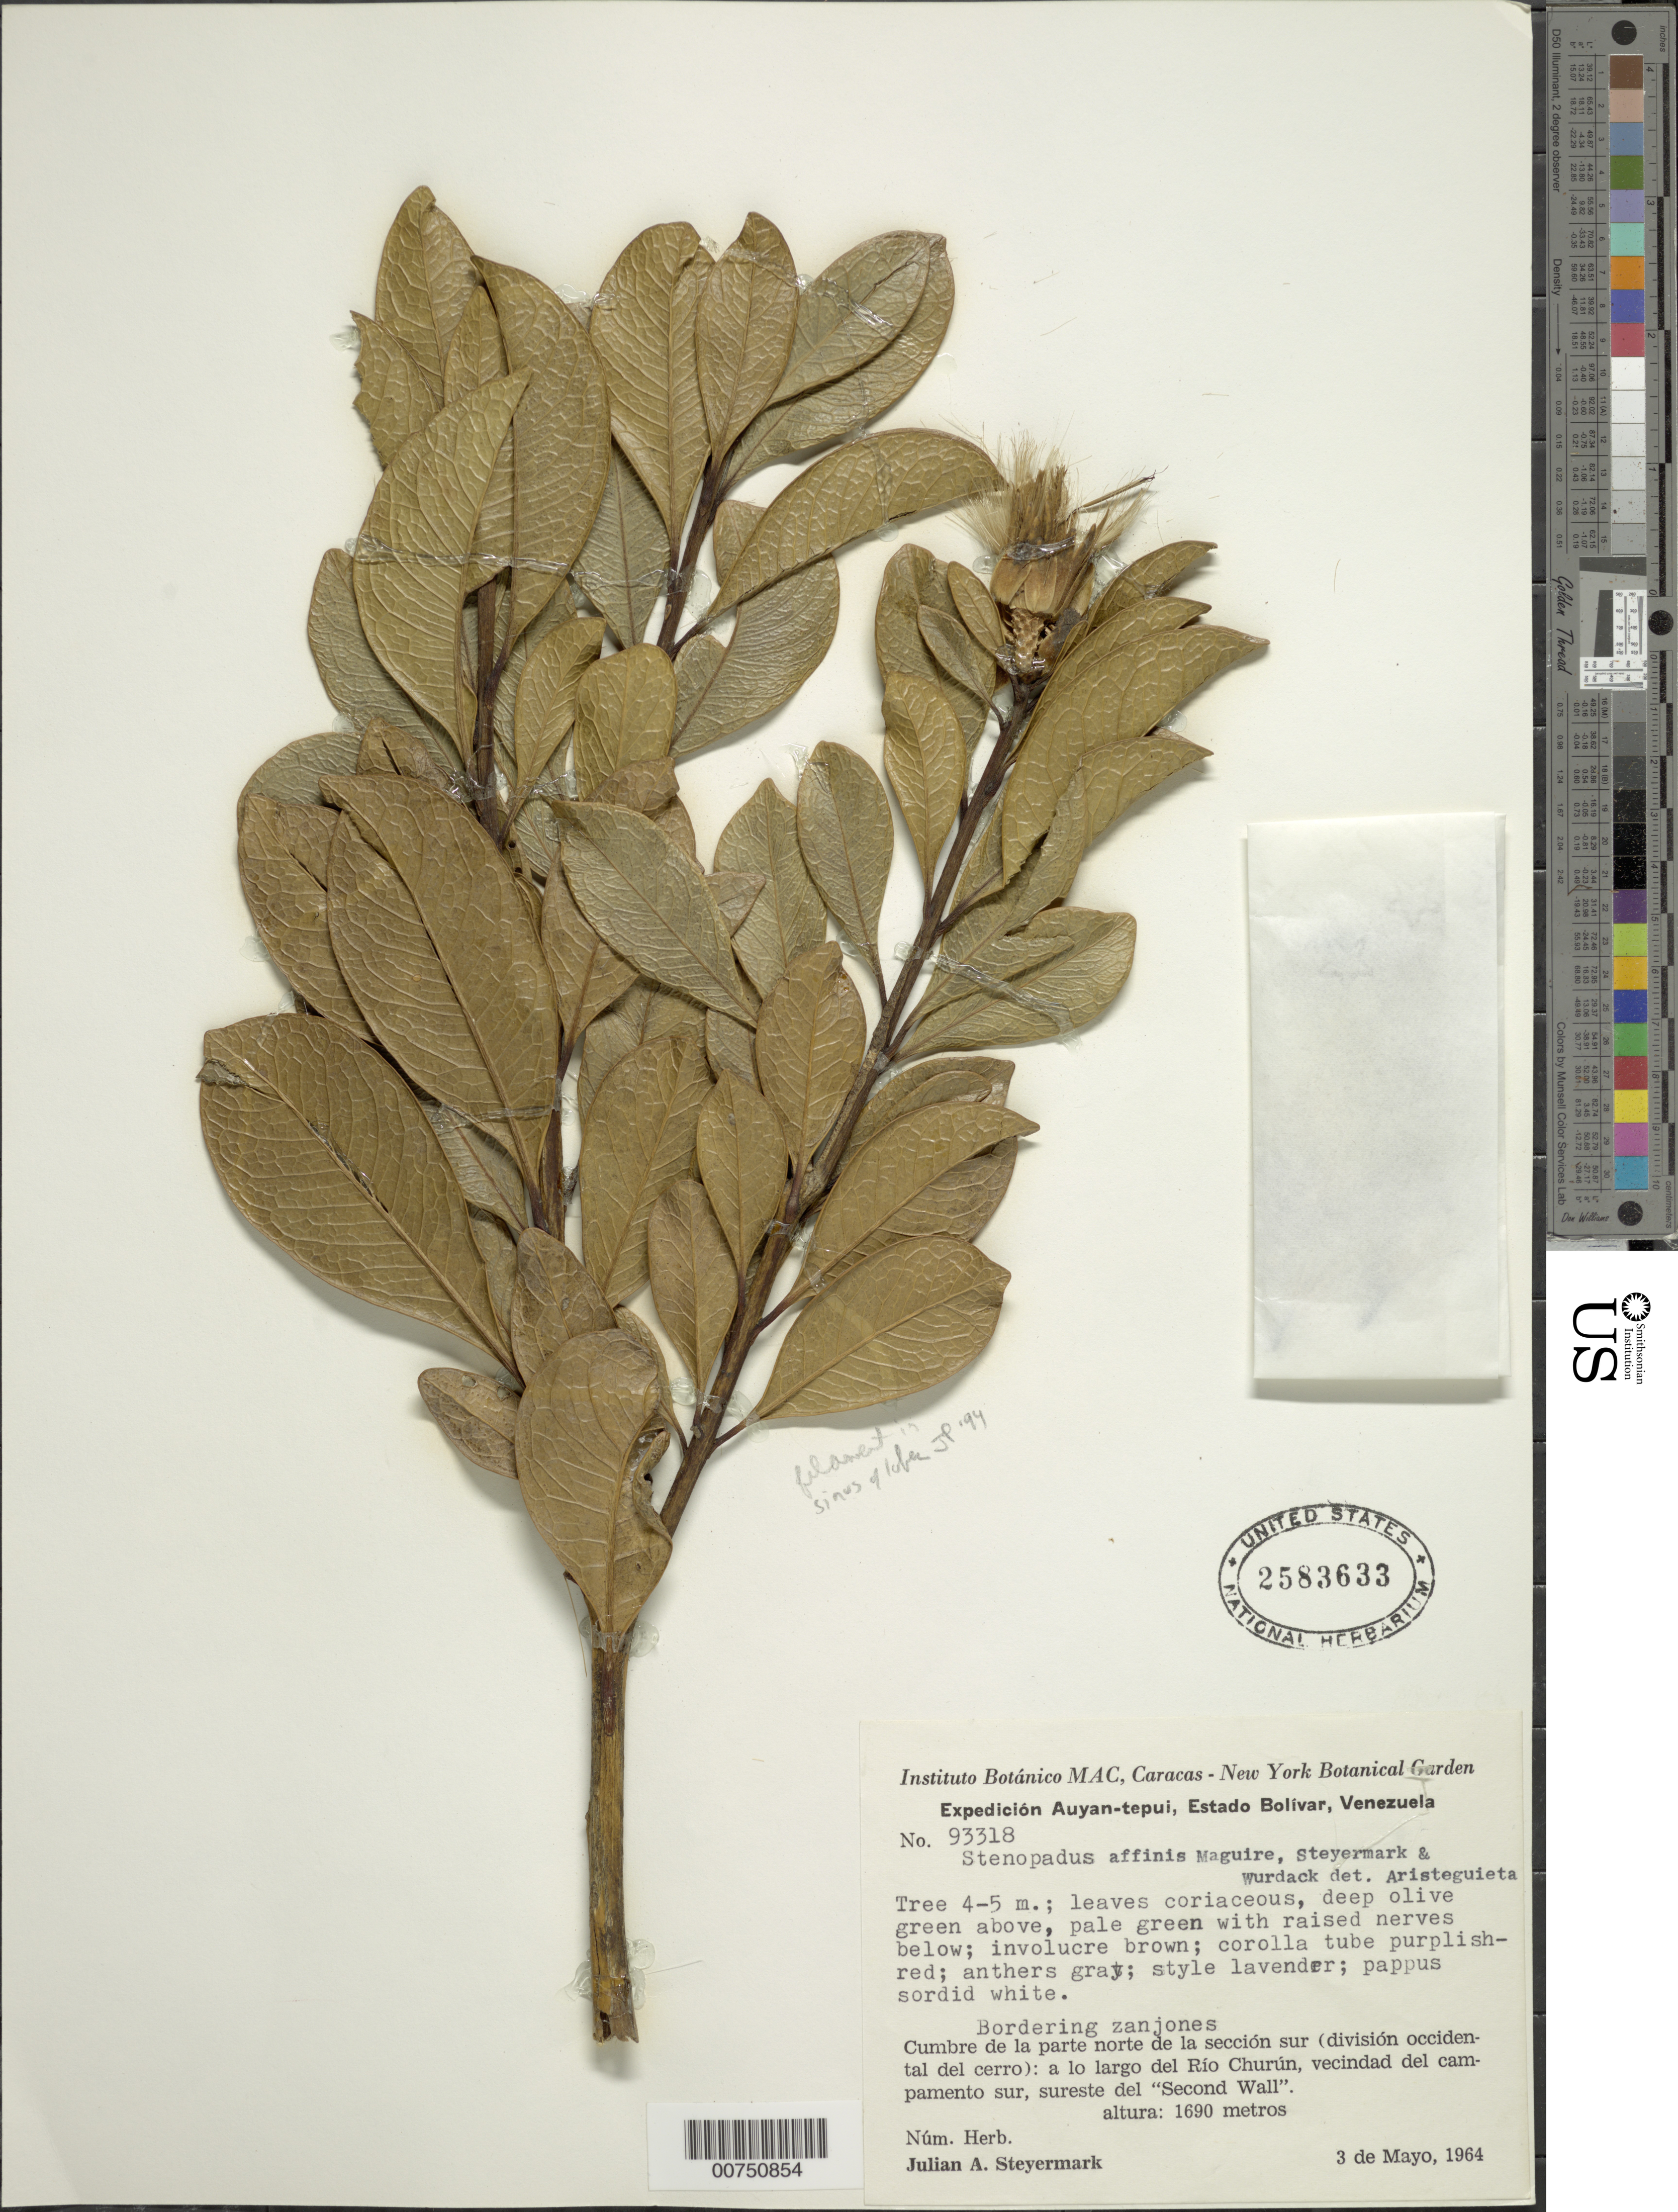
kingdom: Plantae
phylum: Tracheophyta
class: Magnoliopsida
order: Asterales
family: Asteraceae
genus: Stenopadus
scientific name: Stenopadus talaumifolius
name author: S.F. Blake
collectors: J. Steyermark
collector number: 93318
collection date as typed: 3-May-64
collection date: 1964-05-03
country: Venezuela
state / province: Bolívar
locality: Auyan-tepuí, cumbre de la parte norte de la seccion sur (division occidental del cerro); Río Churún, vic del campamento sur, SE del "Second Wall"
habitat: Cumbre; bordering zanjones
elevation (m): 1690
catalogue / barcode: US 2583633